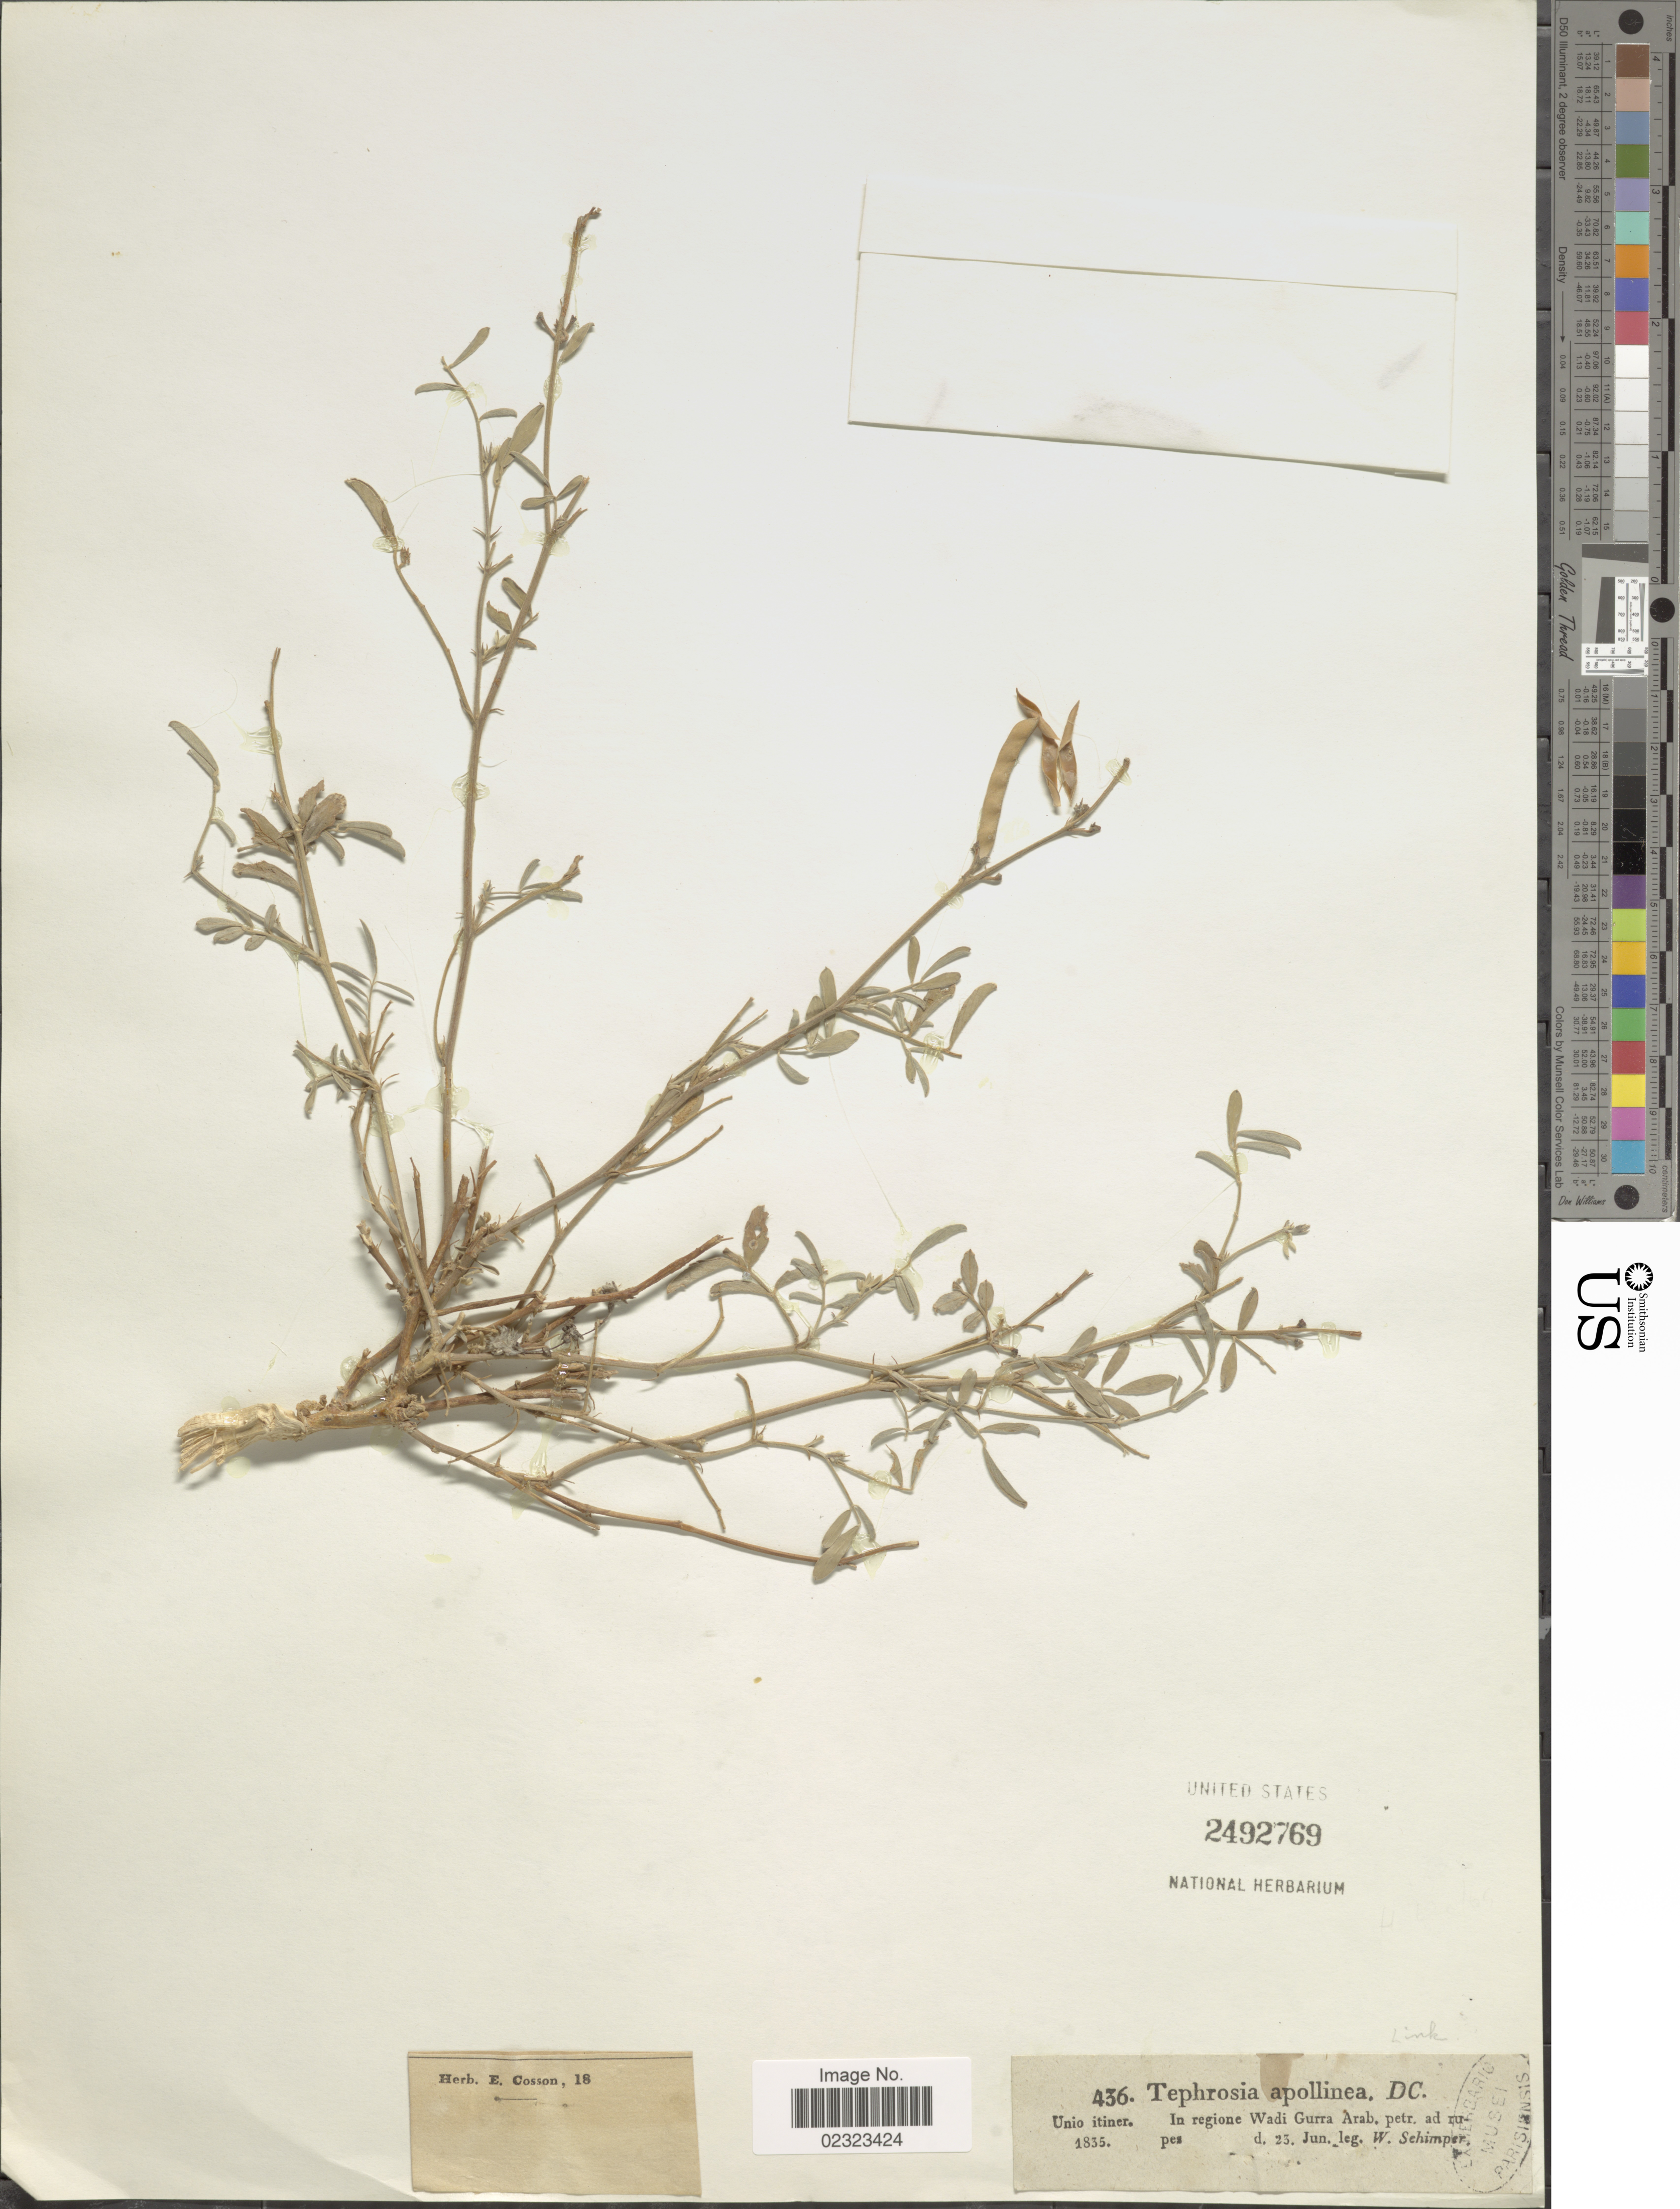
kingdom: Plantae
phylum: Tracheophyta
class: Magnoliopsida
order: Fabales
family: Fabaceae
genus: Tephrosia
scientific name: Tephrosia apollinea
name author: (Delile) DC.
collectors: W. Schimper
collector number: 436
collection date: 1835-06-23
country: Egypt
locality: Unio itiner, in regione Wadi Gurra Arab. petr. ad rupes. [Sinai]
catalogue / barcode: US 2492769